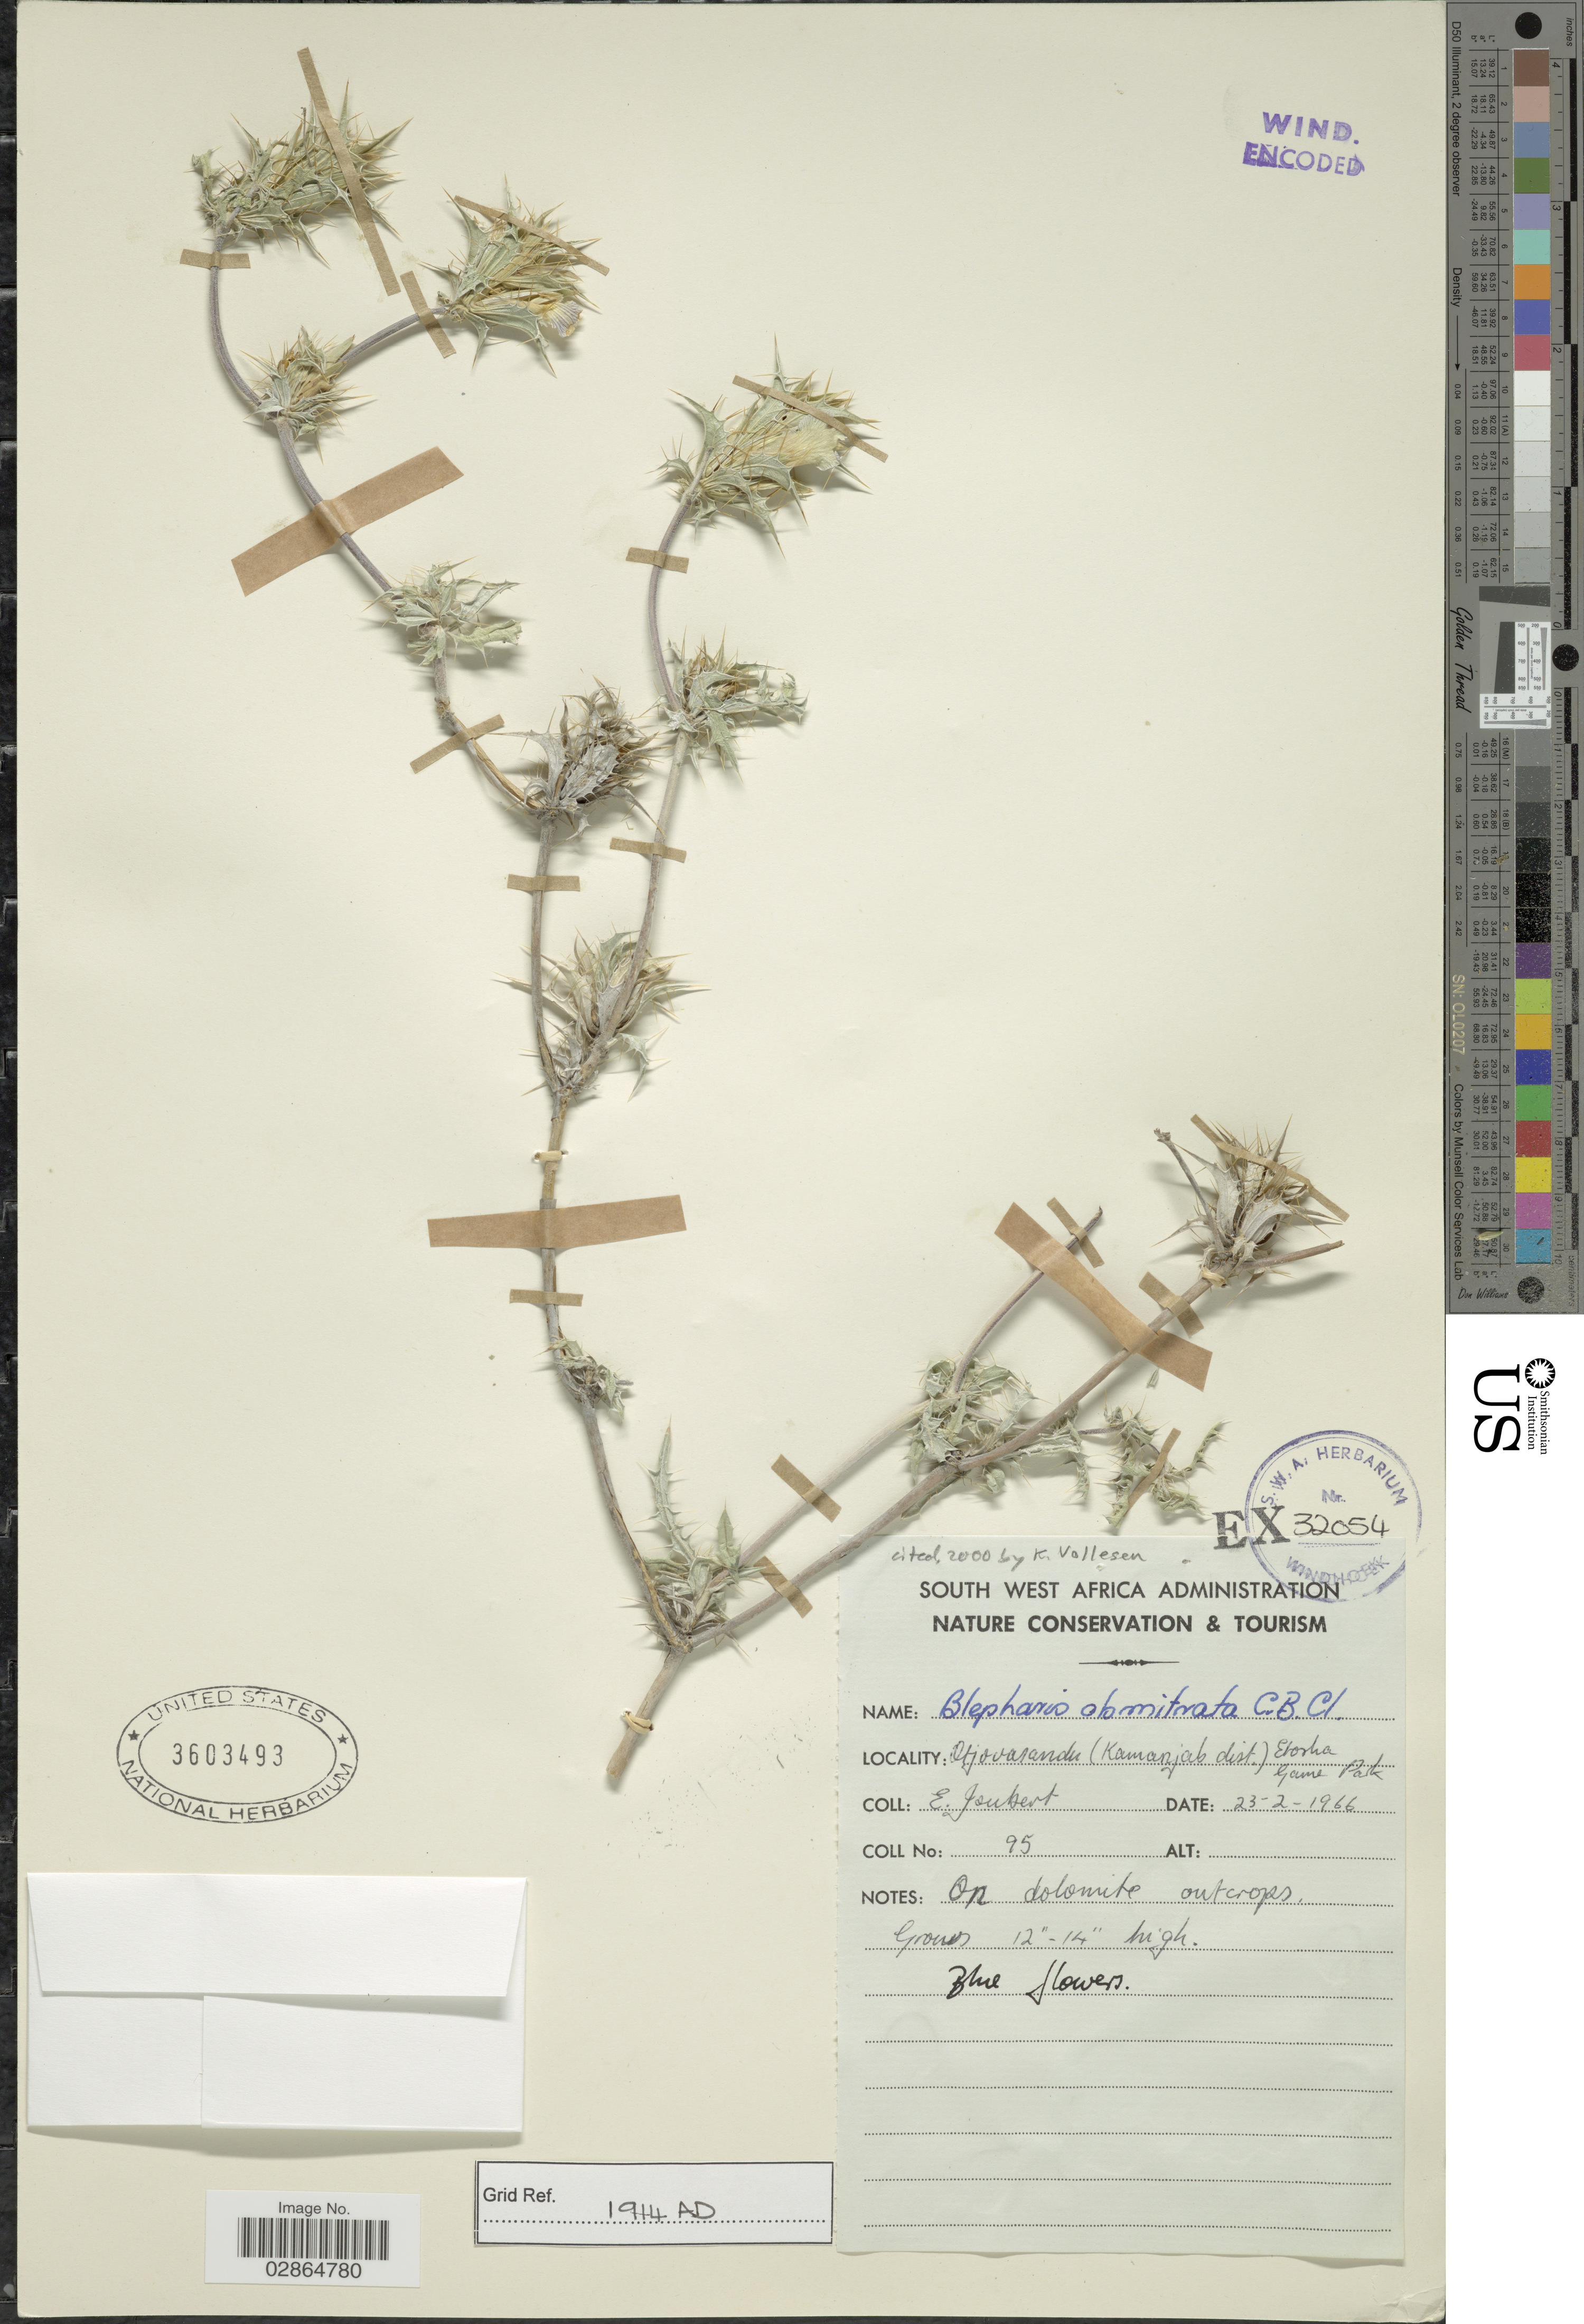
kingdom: Plantae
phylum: Tracheophyta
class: Magnoliopsida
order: Lamiales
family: Acanthaceae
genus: Blepharis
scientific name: Blepharis obmitrata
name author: C.B. Clarke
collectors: E. Joubert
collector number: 95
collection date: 1966-02-23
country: Namibia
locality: South West Africa, Otjovarandu (Kamanjab dist.) Etorka, Game Park.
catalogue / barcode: US 3603493